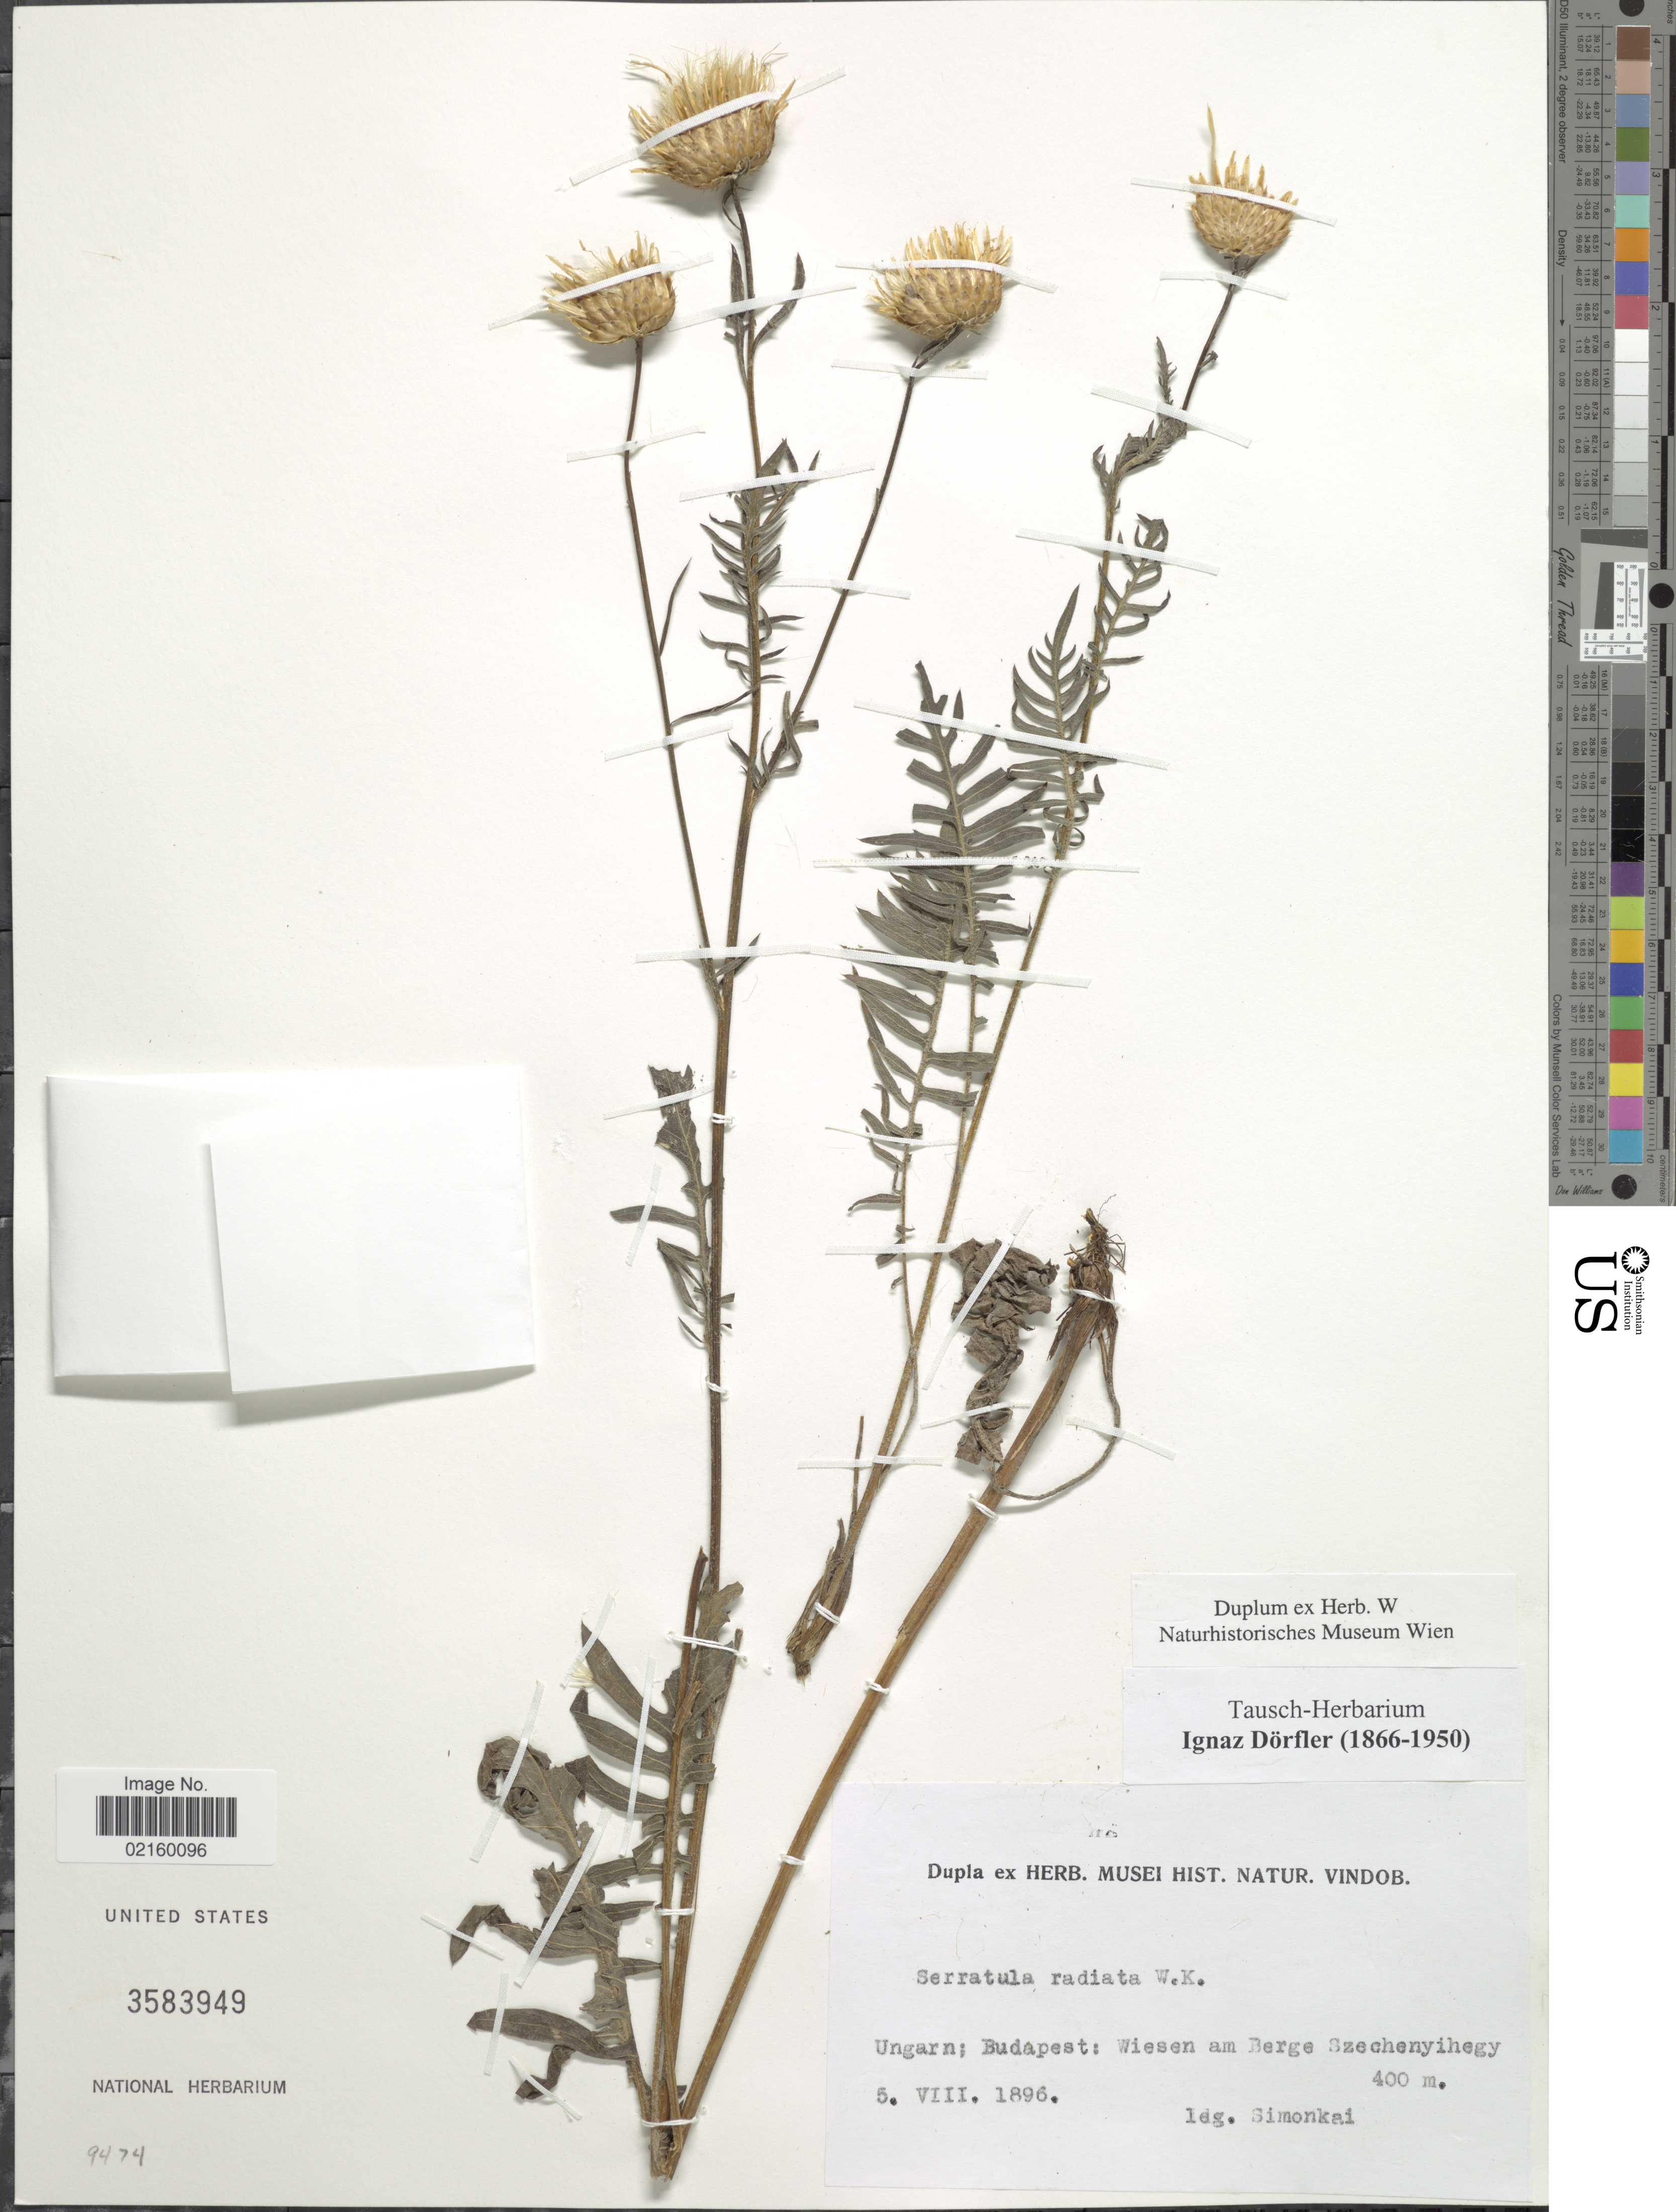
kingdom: Plantae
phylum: Tracheophyta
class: Magnoliopsida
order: Asterales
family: Asteraceae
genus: Klasea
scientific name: Klasea radiata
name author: (Waldst. & Kit.) Á. Löve & D. Löve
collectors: L. Simonkai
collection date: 1896-08-05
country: Hungary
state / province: Budapest, Capital District of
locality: Ungarn, Wiesen am Berge Szechenyihegy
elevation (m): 400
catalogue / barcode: US 3583949